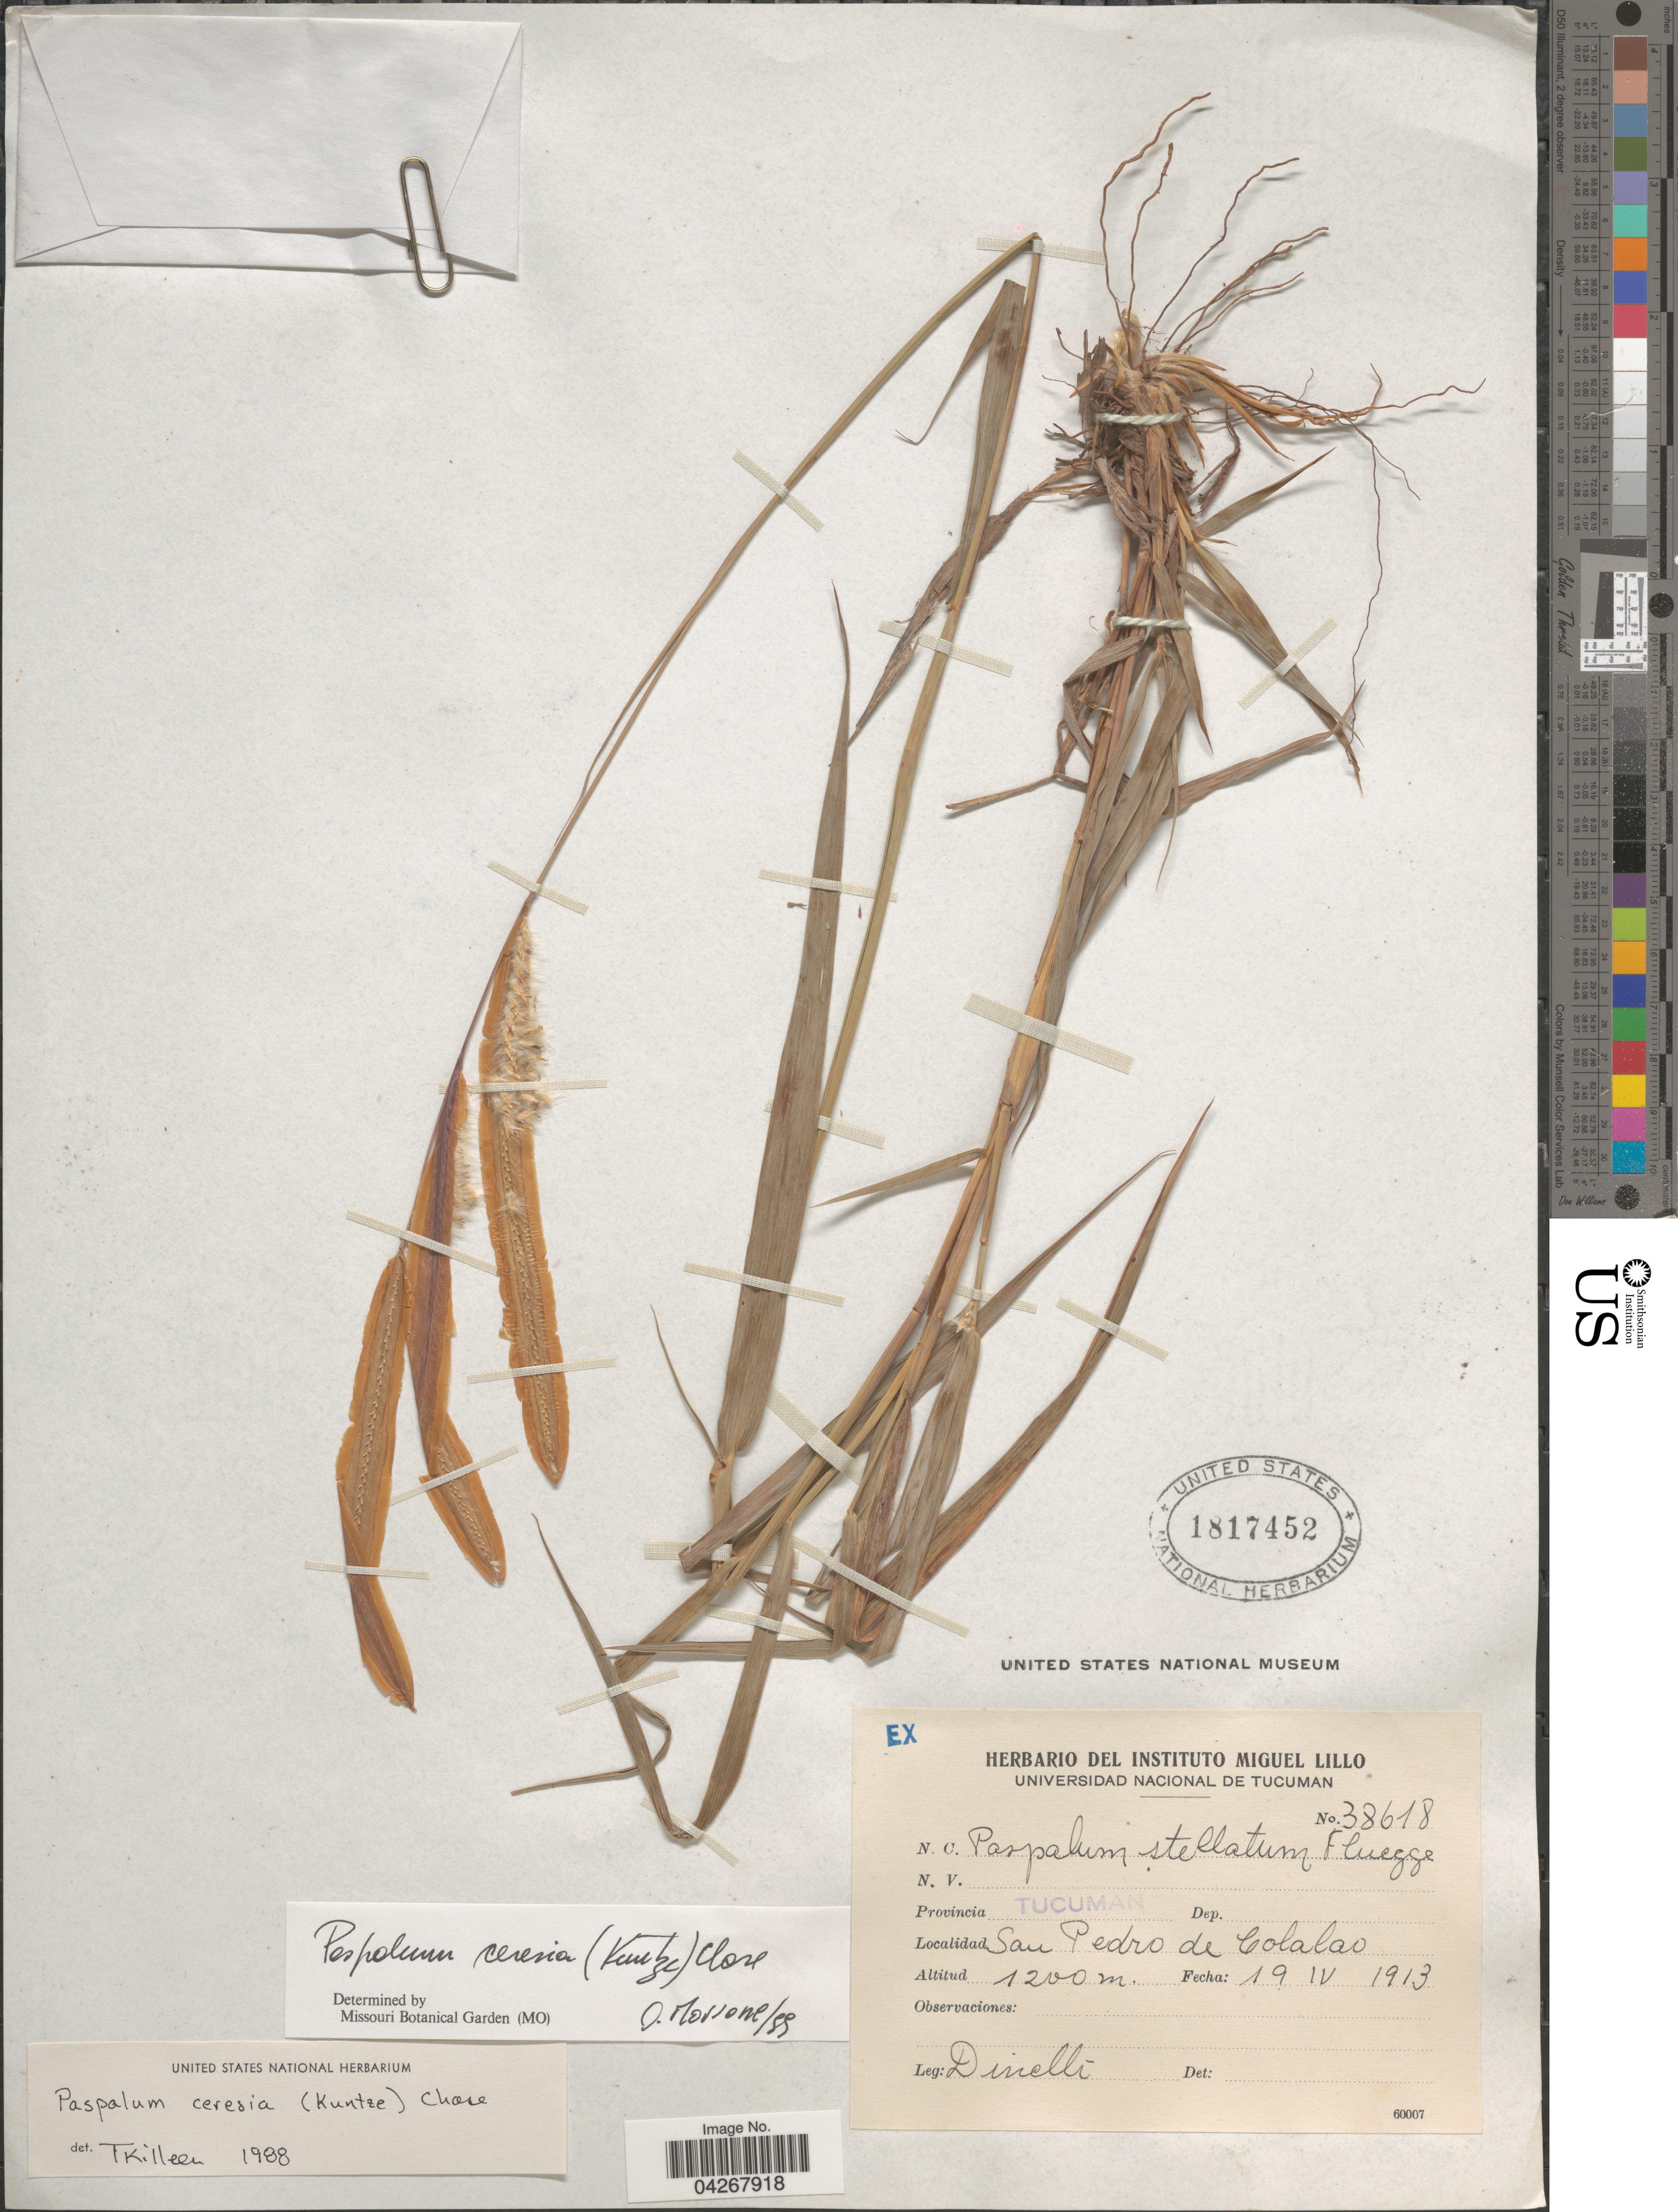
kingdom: Plantae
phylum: Tracheophyta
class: Liliopsida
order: Poales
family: Poaceae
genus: Paspalum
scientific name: Paspalum ceresia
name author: (Kuntze) Chase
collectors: Dinelli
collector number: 38618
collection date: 1913-04-19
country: Argentina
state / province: Tucuman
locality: San Pedro de Colalao.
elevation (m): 1200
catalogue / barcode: US 1817452